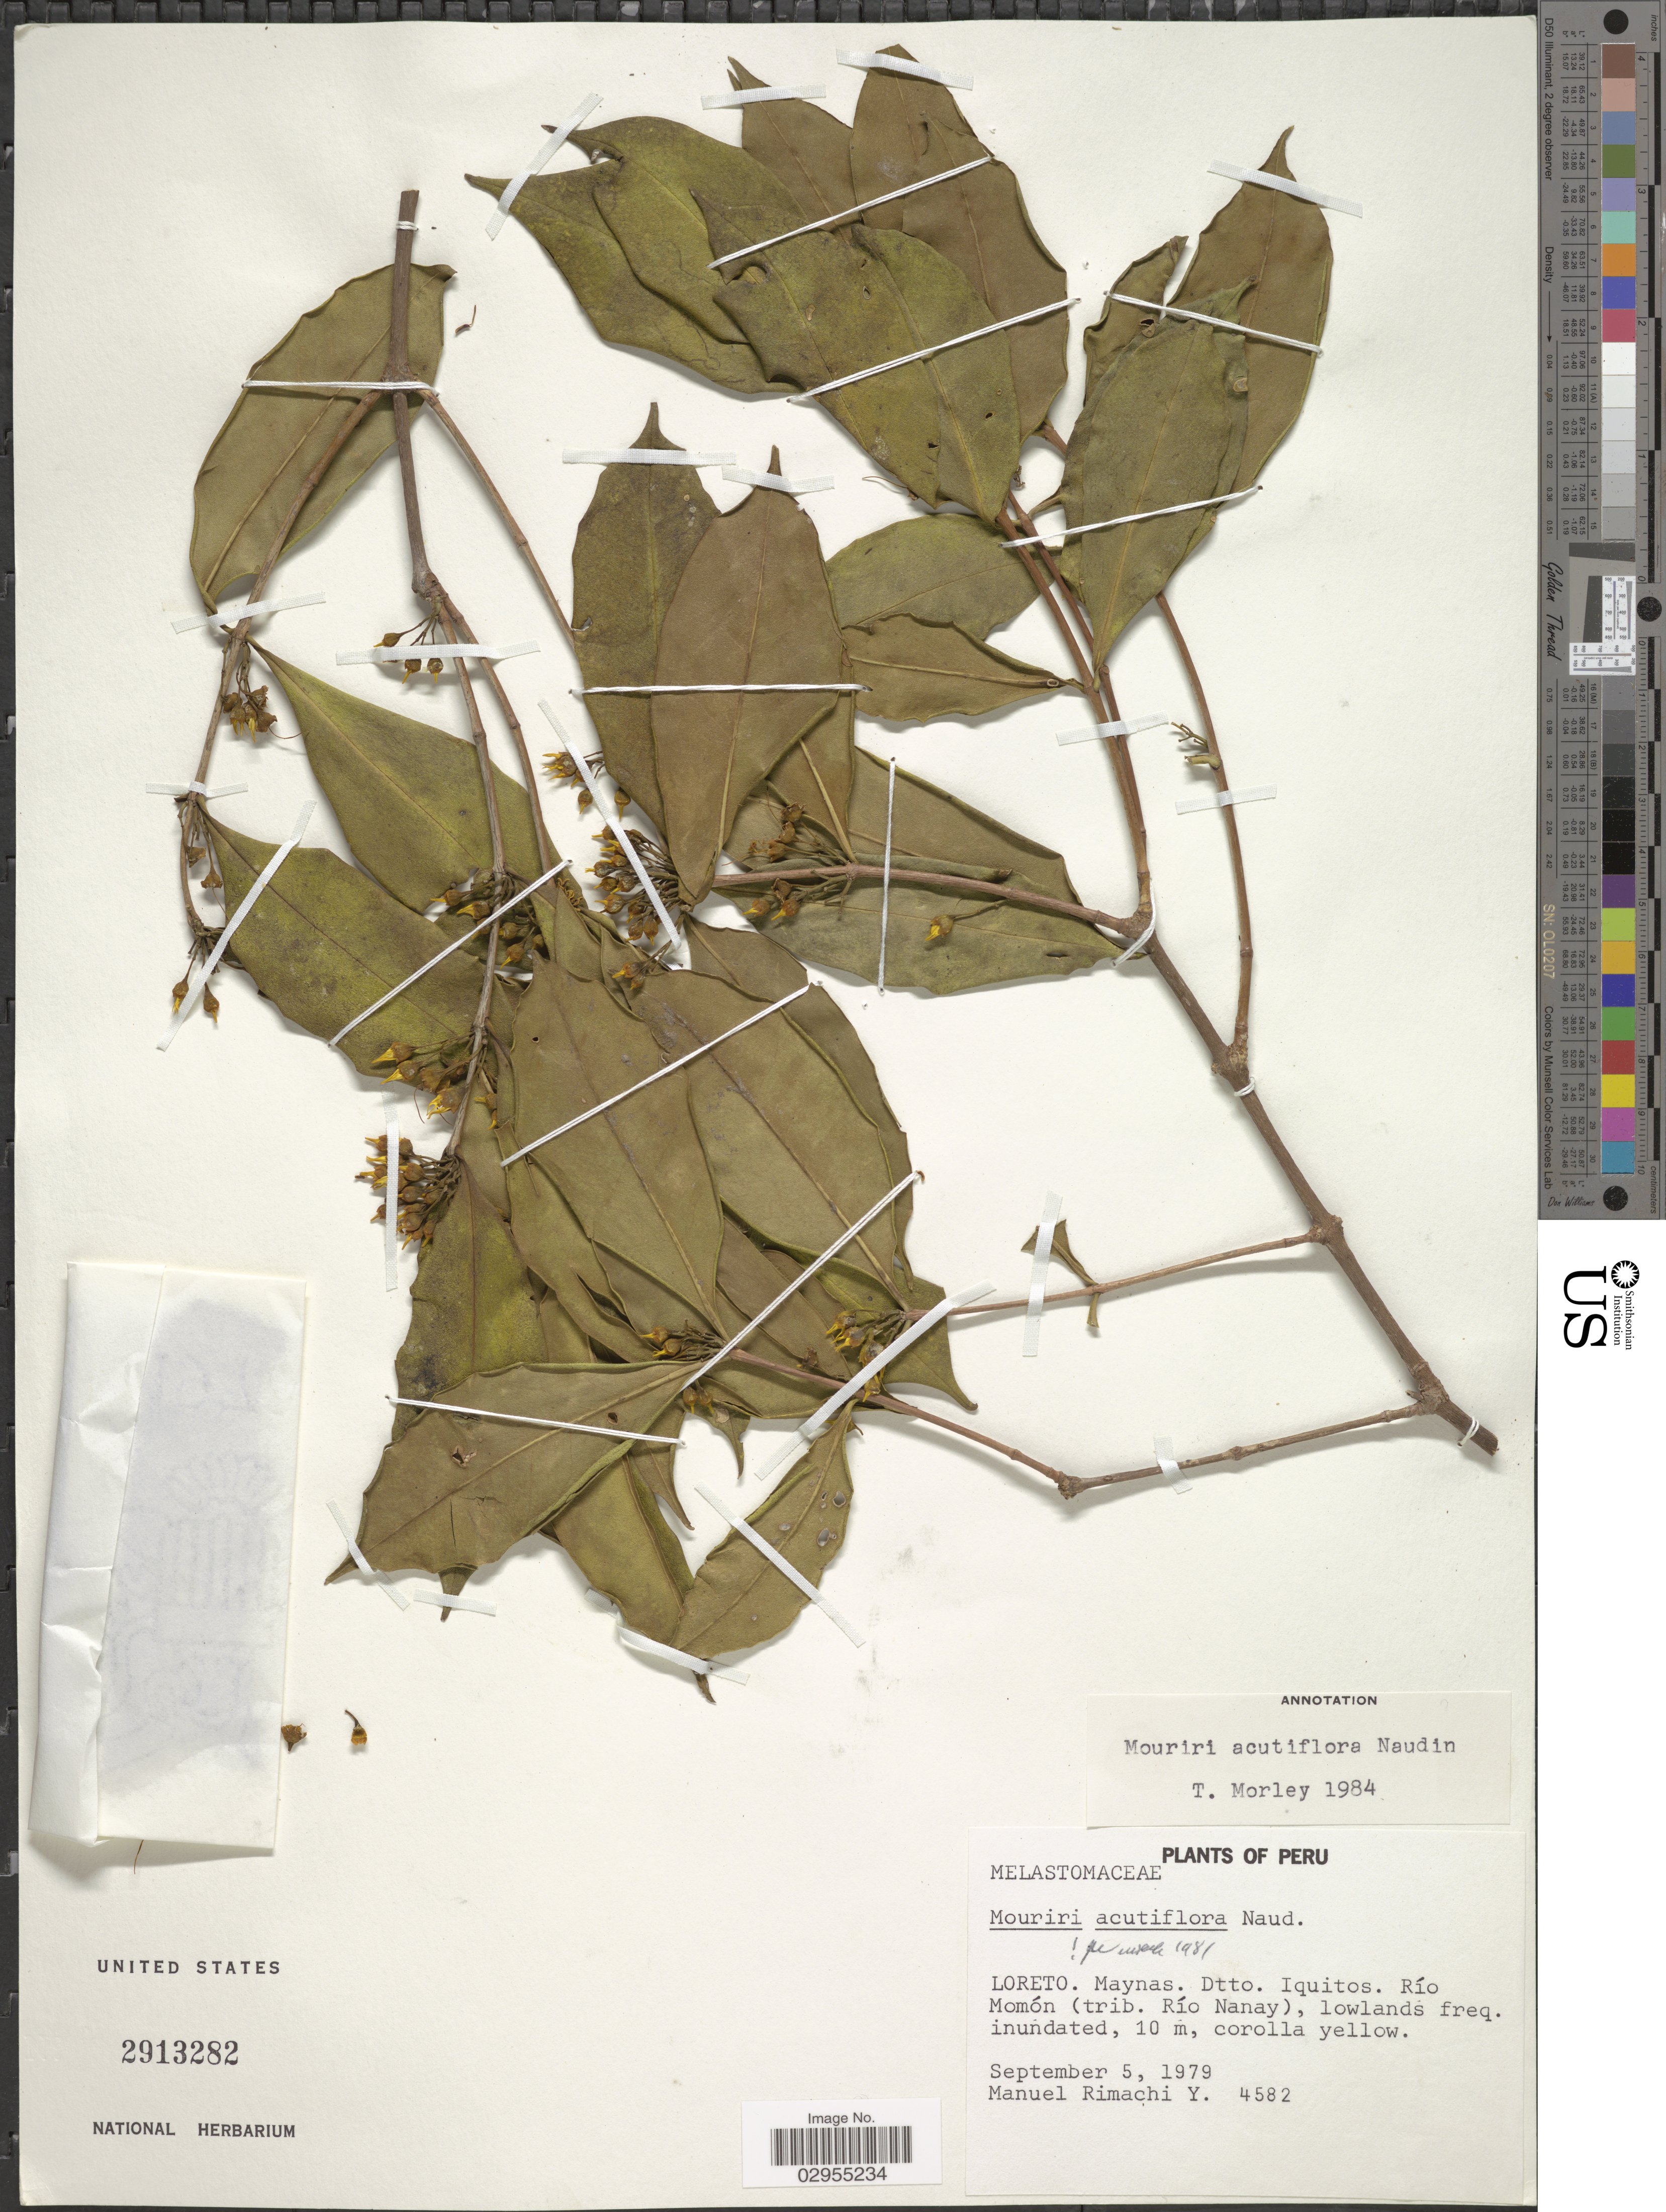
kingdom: Plantae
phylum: Tracheophyta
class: Magnoliopsida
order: Myrtales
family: Melastomataceae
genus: Mouriri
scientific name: Mouriri acutiflora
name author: Naudin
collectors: M. Rimachi Y.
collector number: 4582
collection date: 1979-09-05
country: Peru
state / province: Loreto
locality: Maynas. Dtto. Iquitos. Río Momón (trib. Río Nanay).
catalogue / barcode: US 2913282